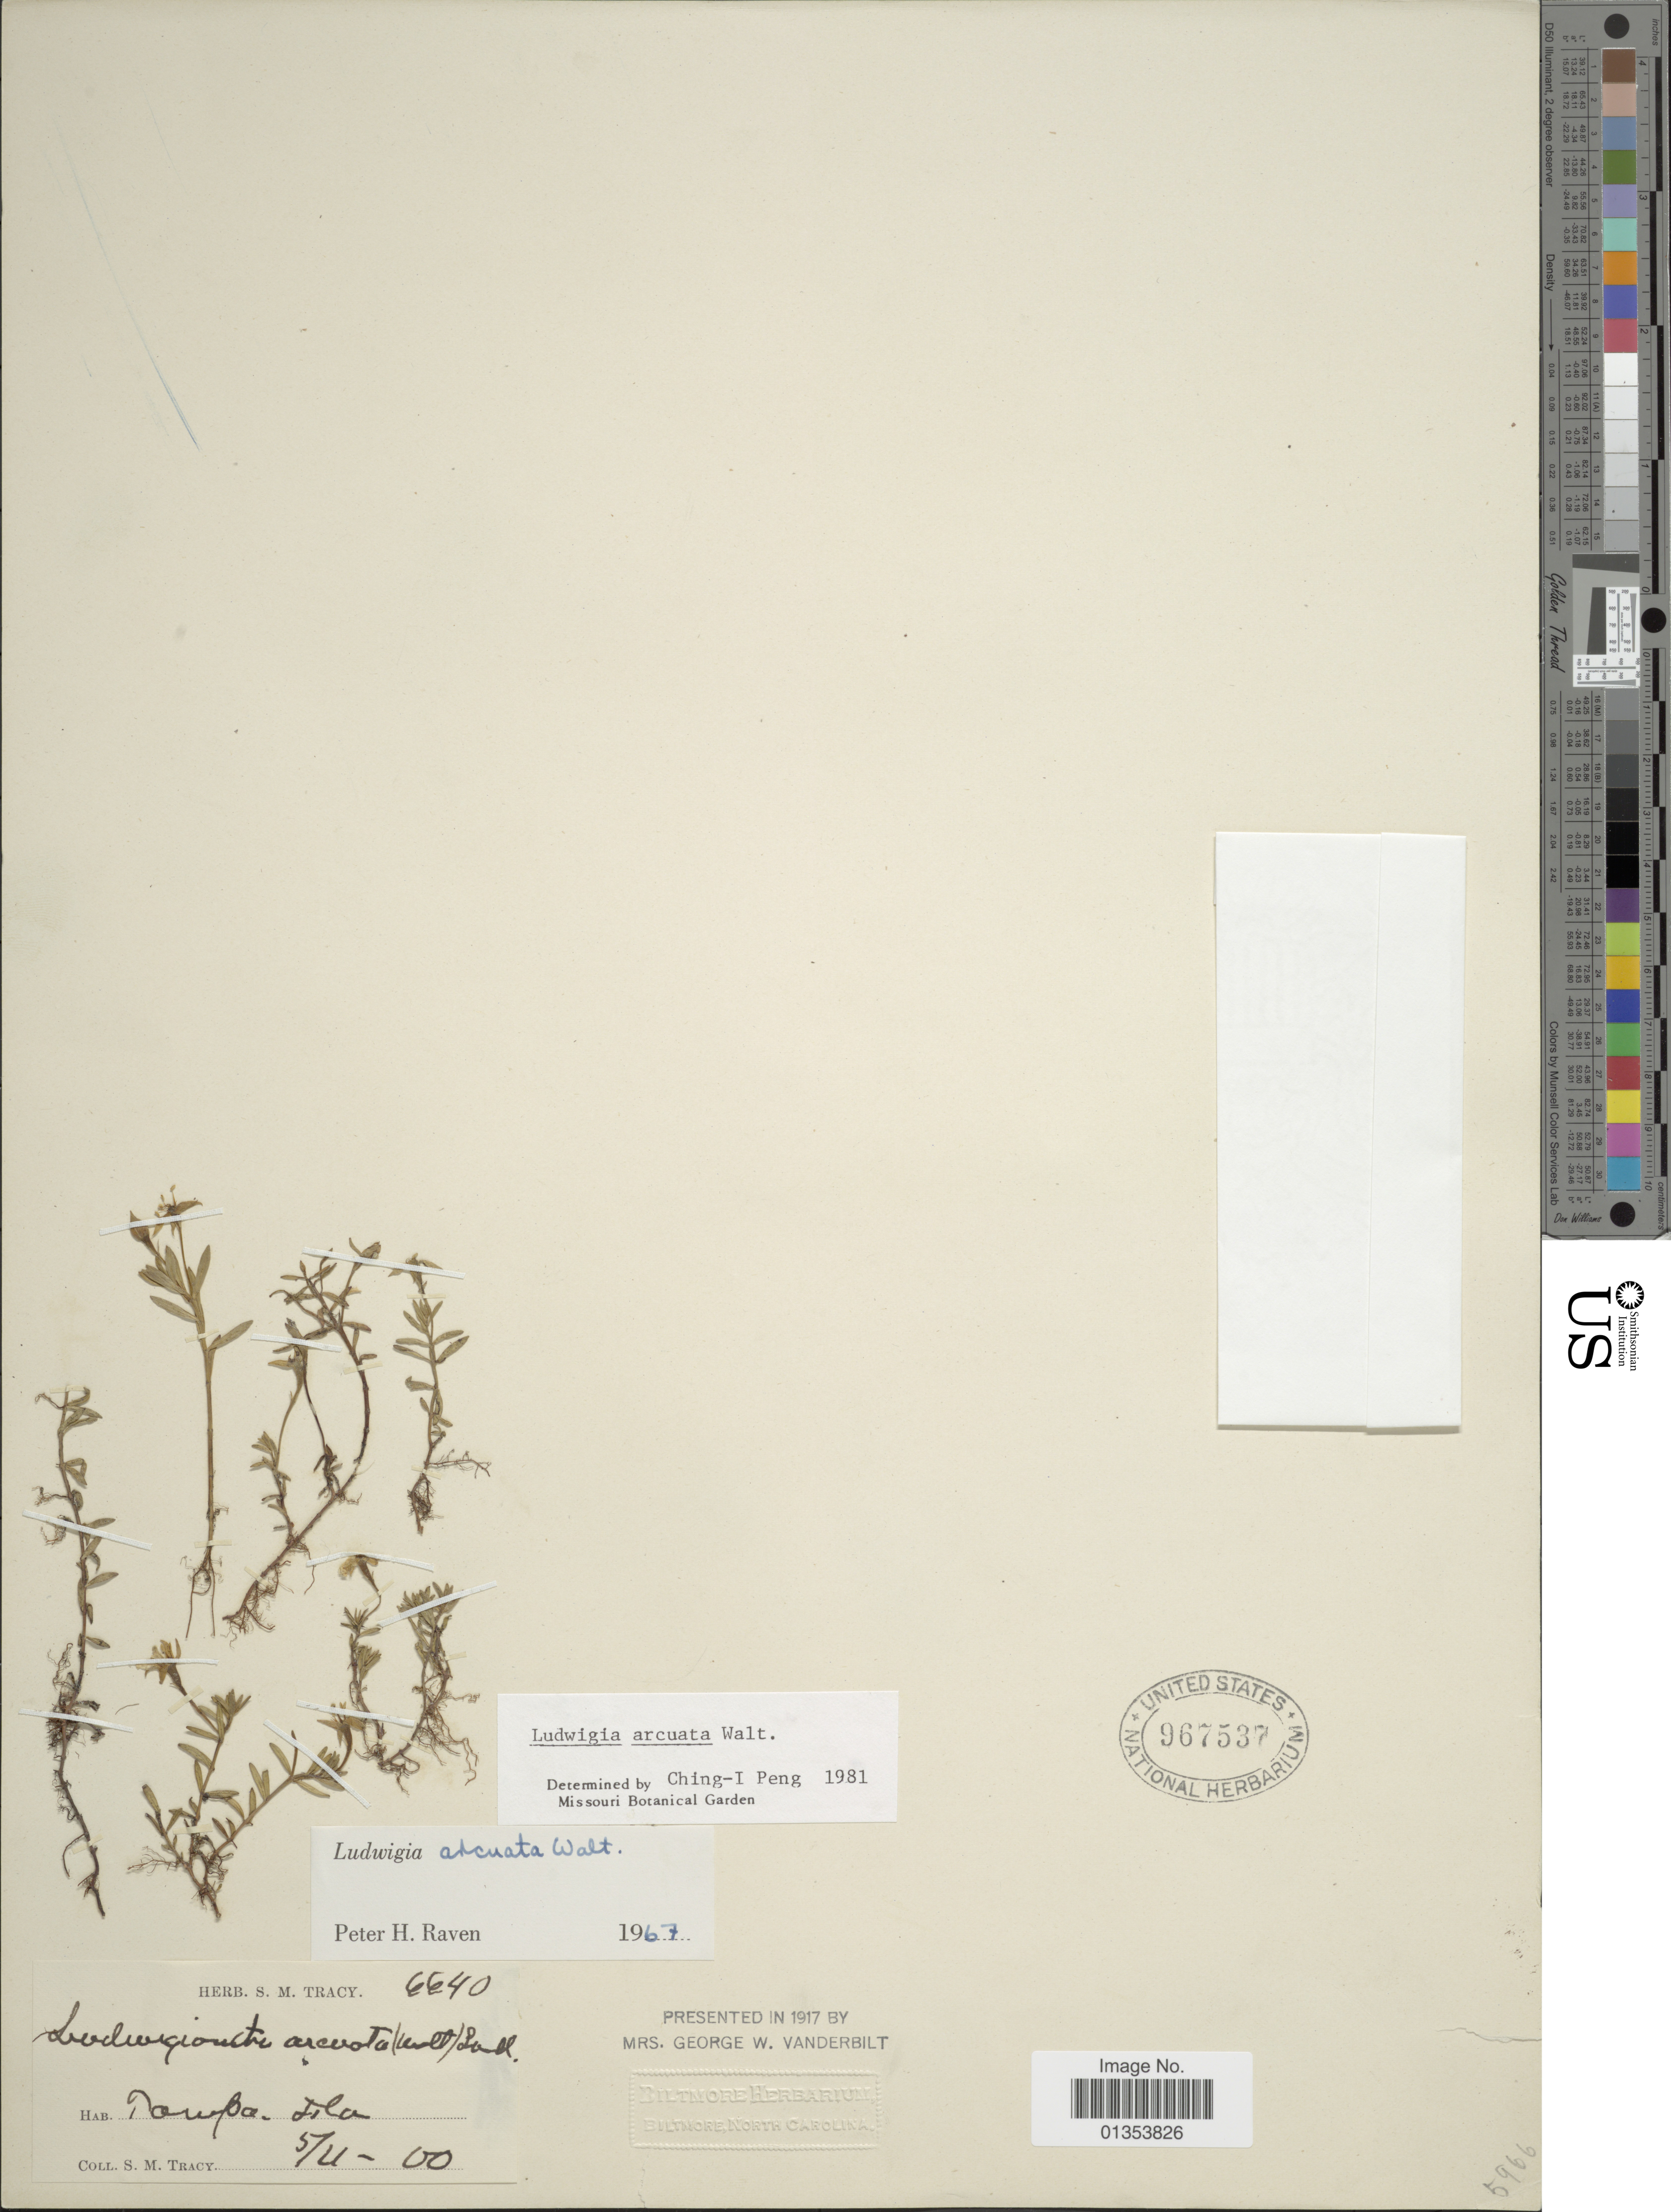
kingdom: Plantae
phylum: Tracheophyta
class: Magnoliopsida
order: Myrtales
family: Onagraceae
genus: Ludwigia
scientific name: Ludwigia arcuata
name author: Walter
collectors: S. M. Tracy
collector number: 6640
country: United States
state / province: Florida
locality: Tampa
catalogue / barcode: US 967537